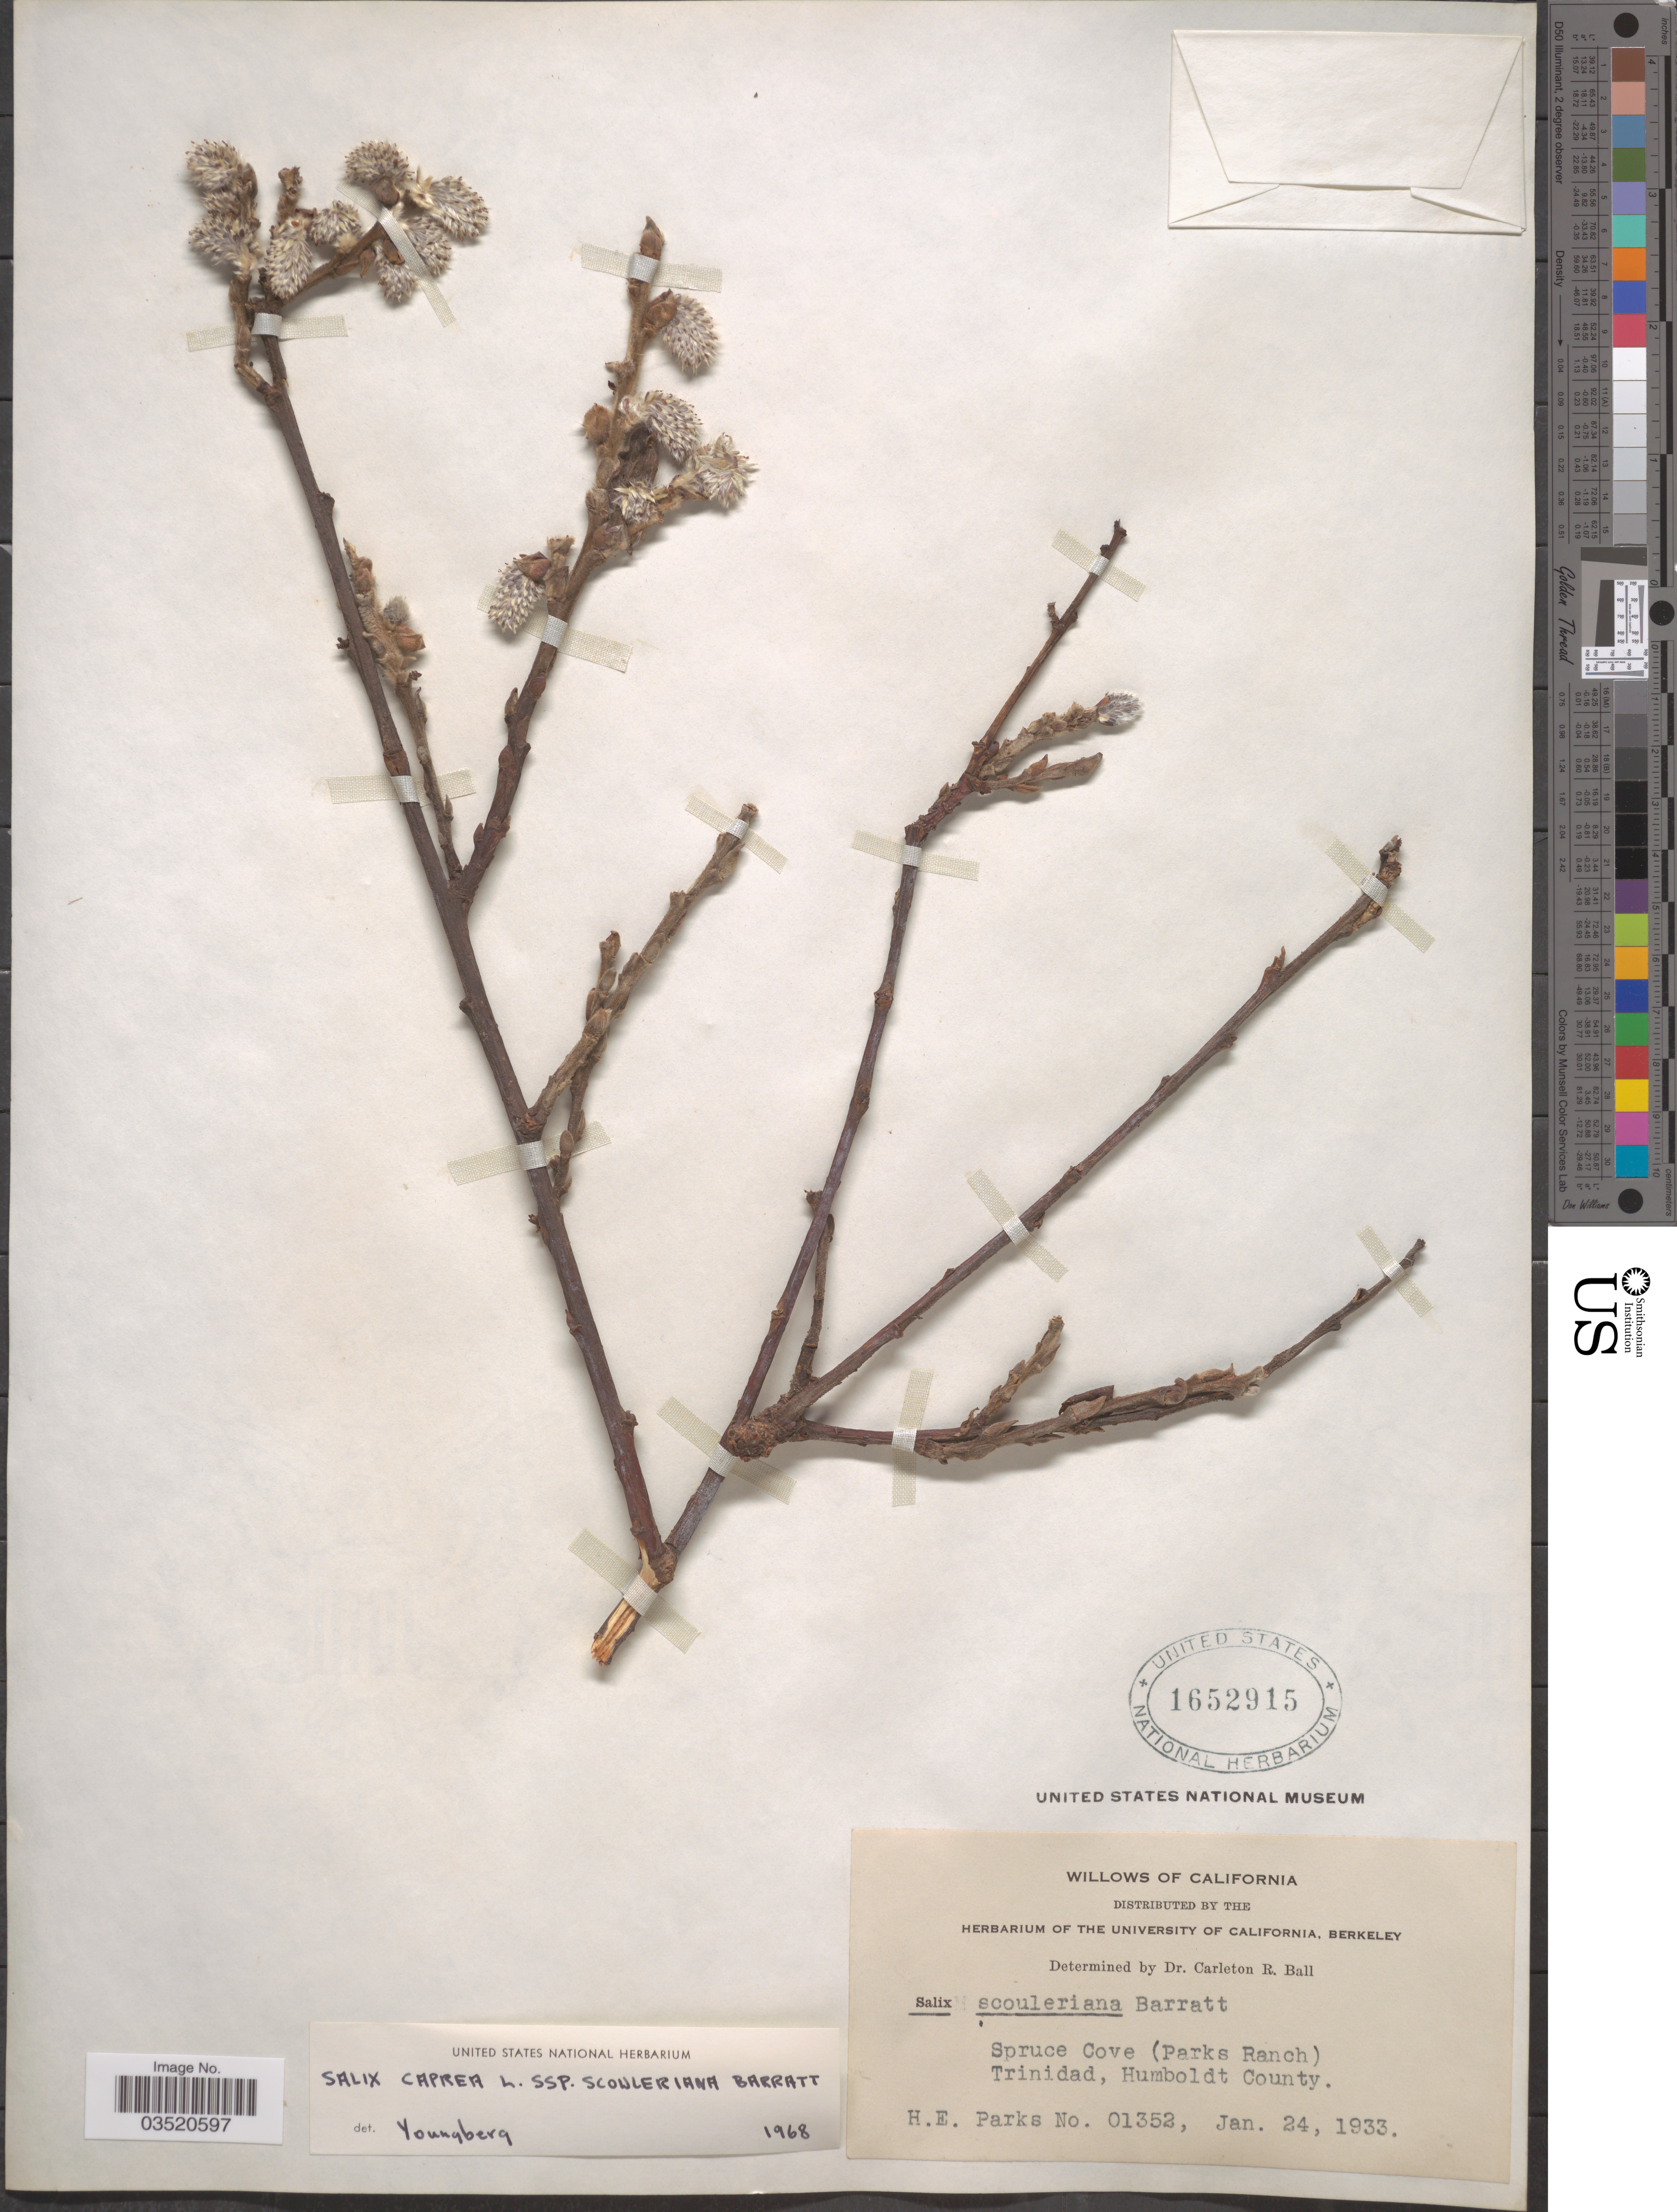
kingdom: Plantae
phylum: Tracheophyta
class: Magnoliopsida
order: Malpighiales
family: Salicaceae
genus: Salix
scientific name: Salix scouleriana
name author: Barratt ex Hook.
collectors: H. E. Parks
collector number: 01352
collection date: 1933-01-24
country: United States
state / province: California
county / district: Humboldt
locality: Spruce Cove (Parks Ranch) Trinidad, Humboldt County.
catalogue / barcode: US 1652915